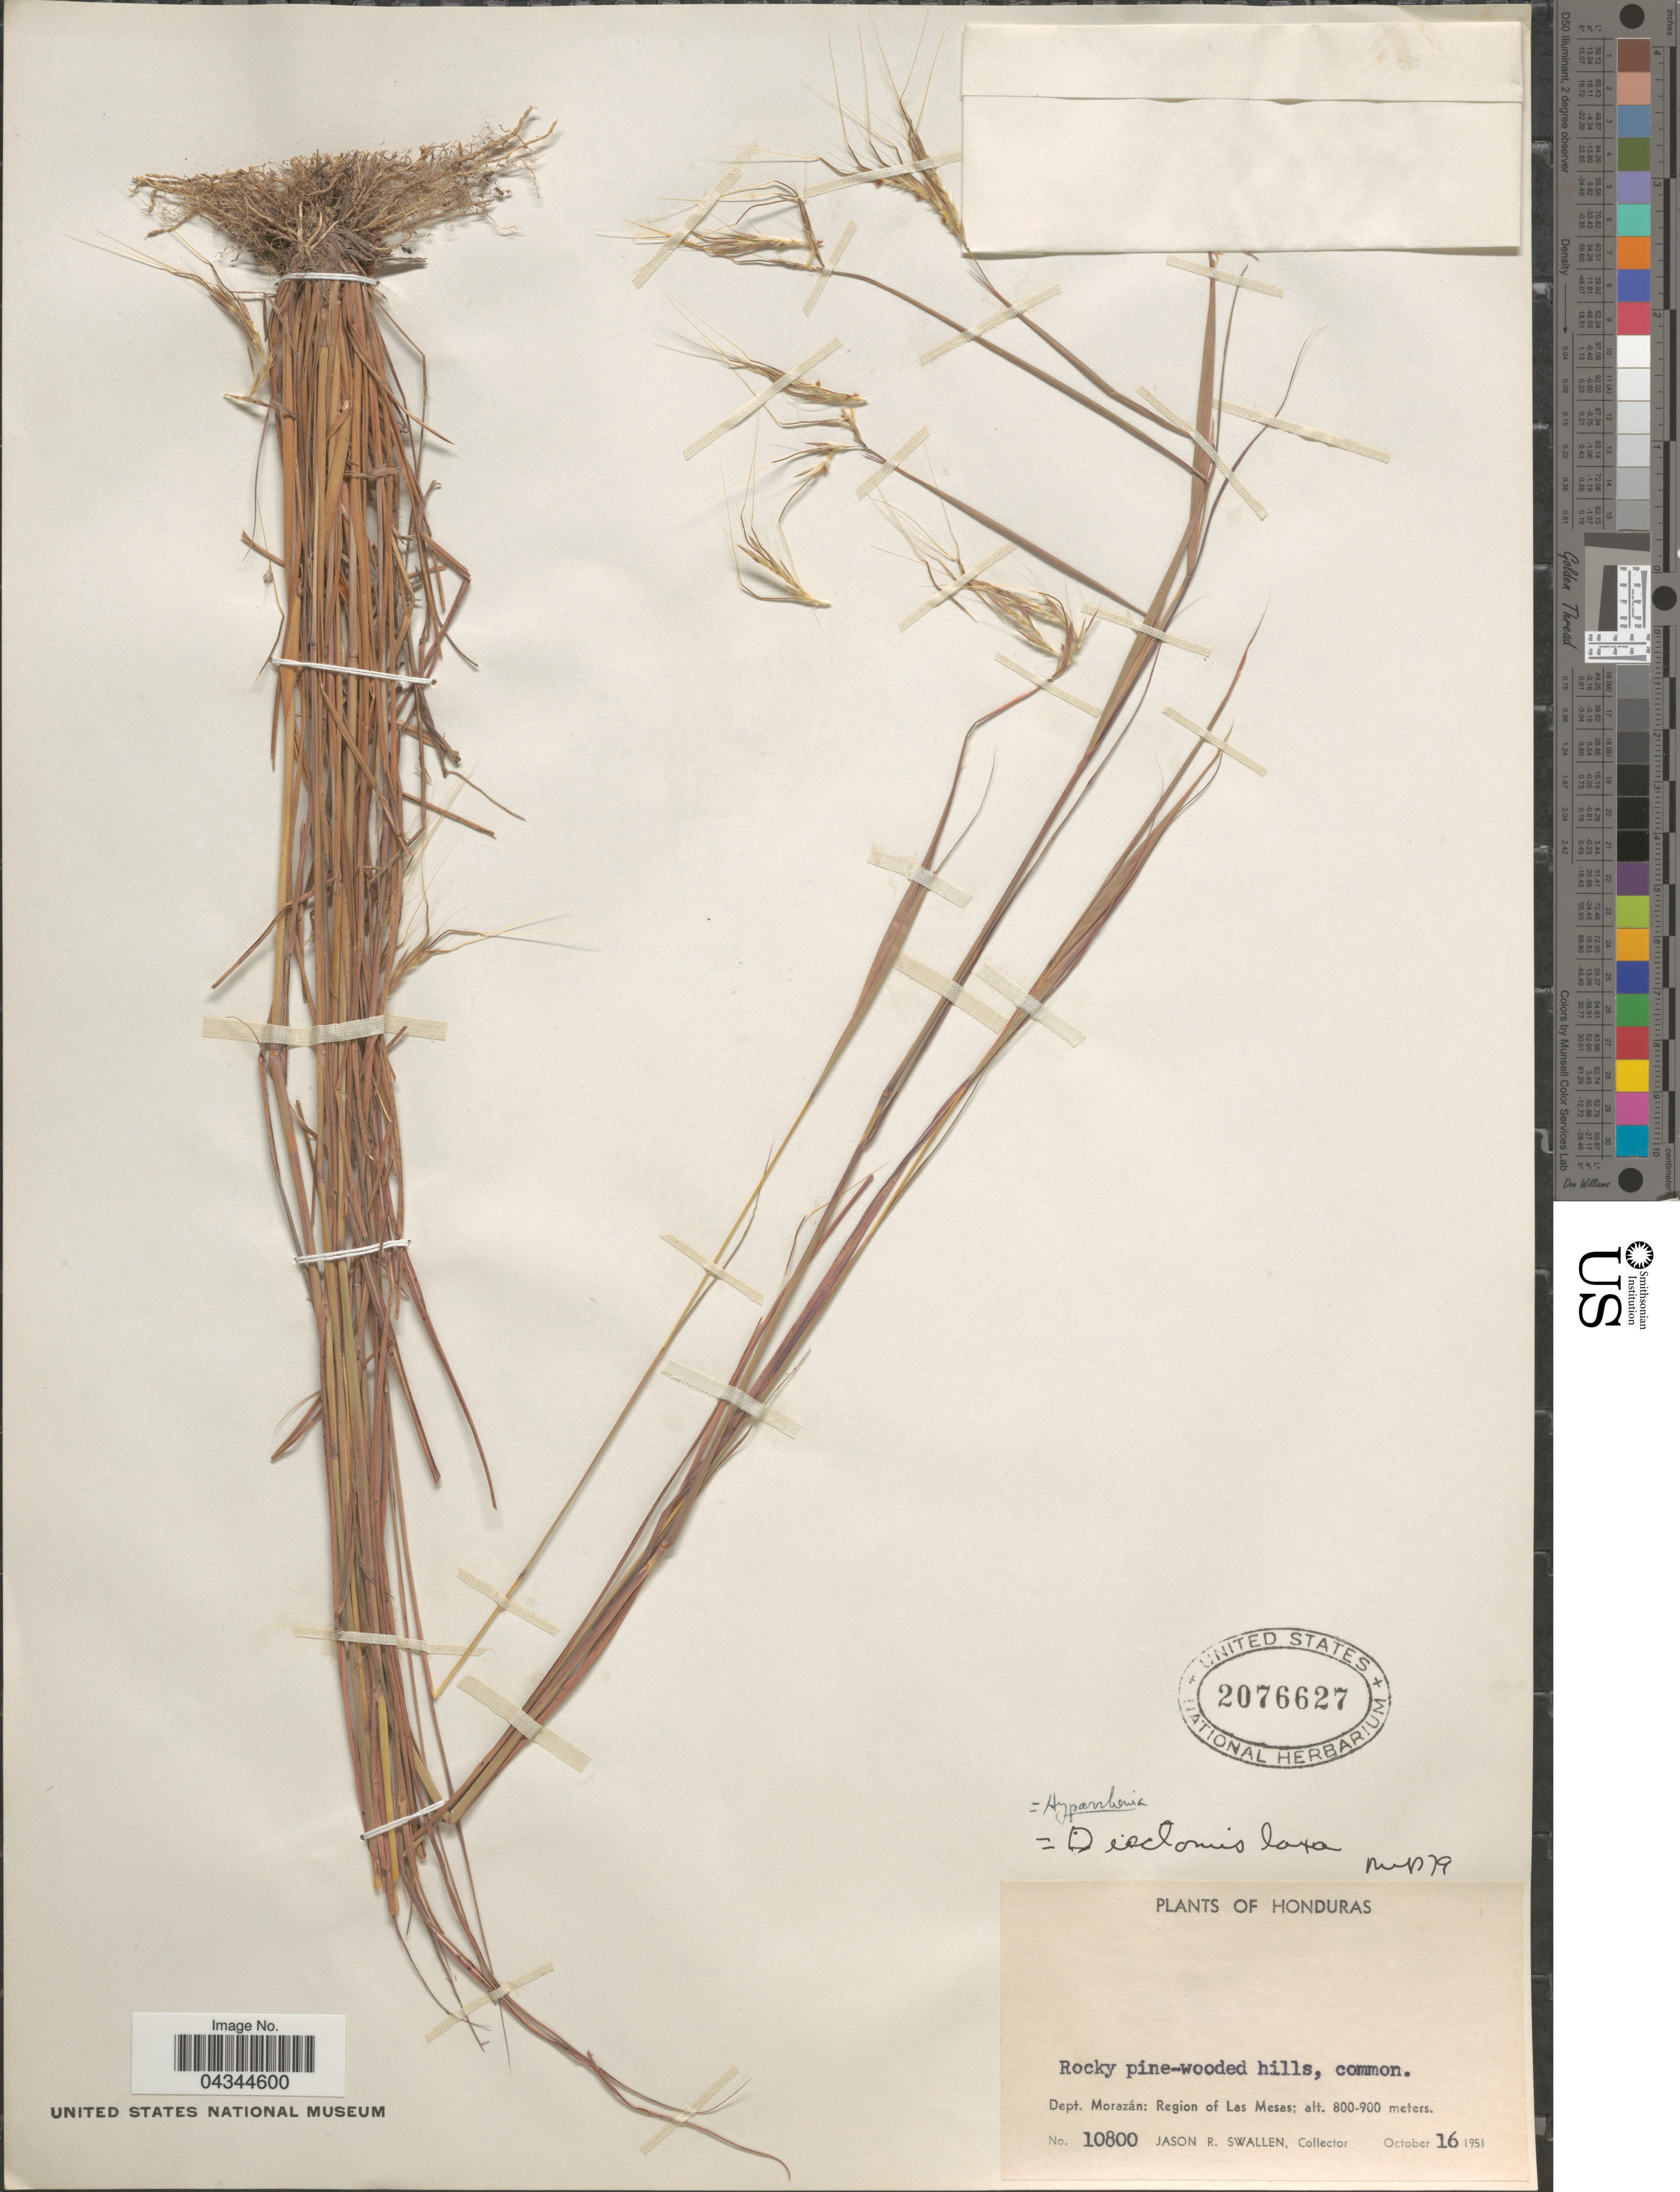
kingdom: Plantae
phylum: Tracheophyta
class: Liliopsida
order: Poales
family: Poaceae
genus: Andropogon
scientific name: Andropogon angustatus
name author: (J. Presl) Steud.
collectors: J. R. Swallen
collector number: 10800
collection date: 1951-10-16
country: Honduras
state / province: Fco. Morazán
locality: Dept. Morazán: Region of Las Mesas.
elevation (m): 800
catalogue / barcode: US 2076627